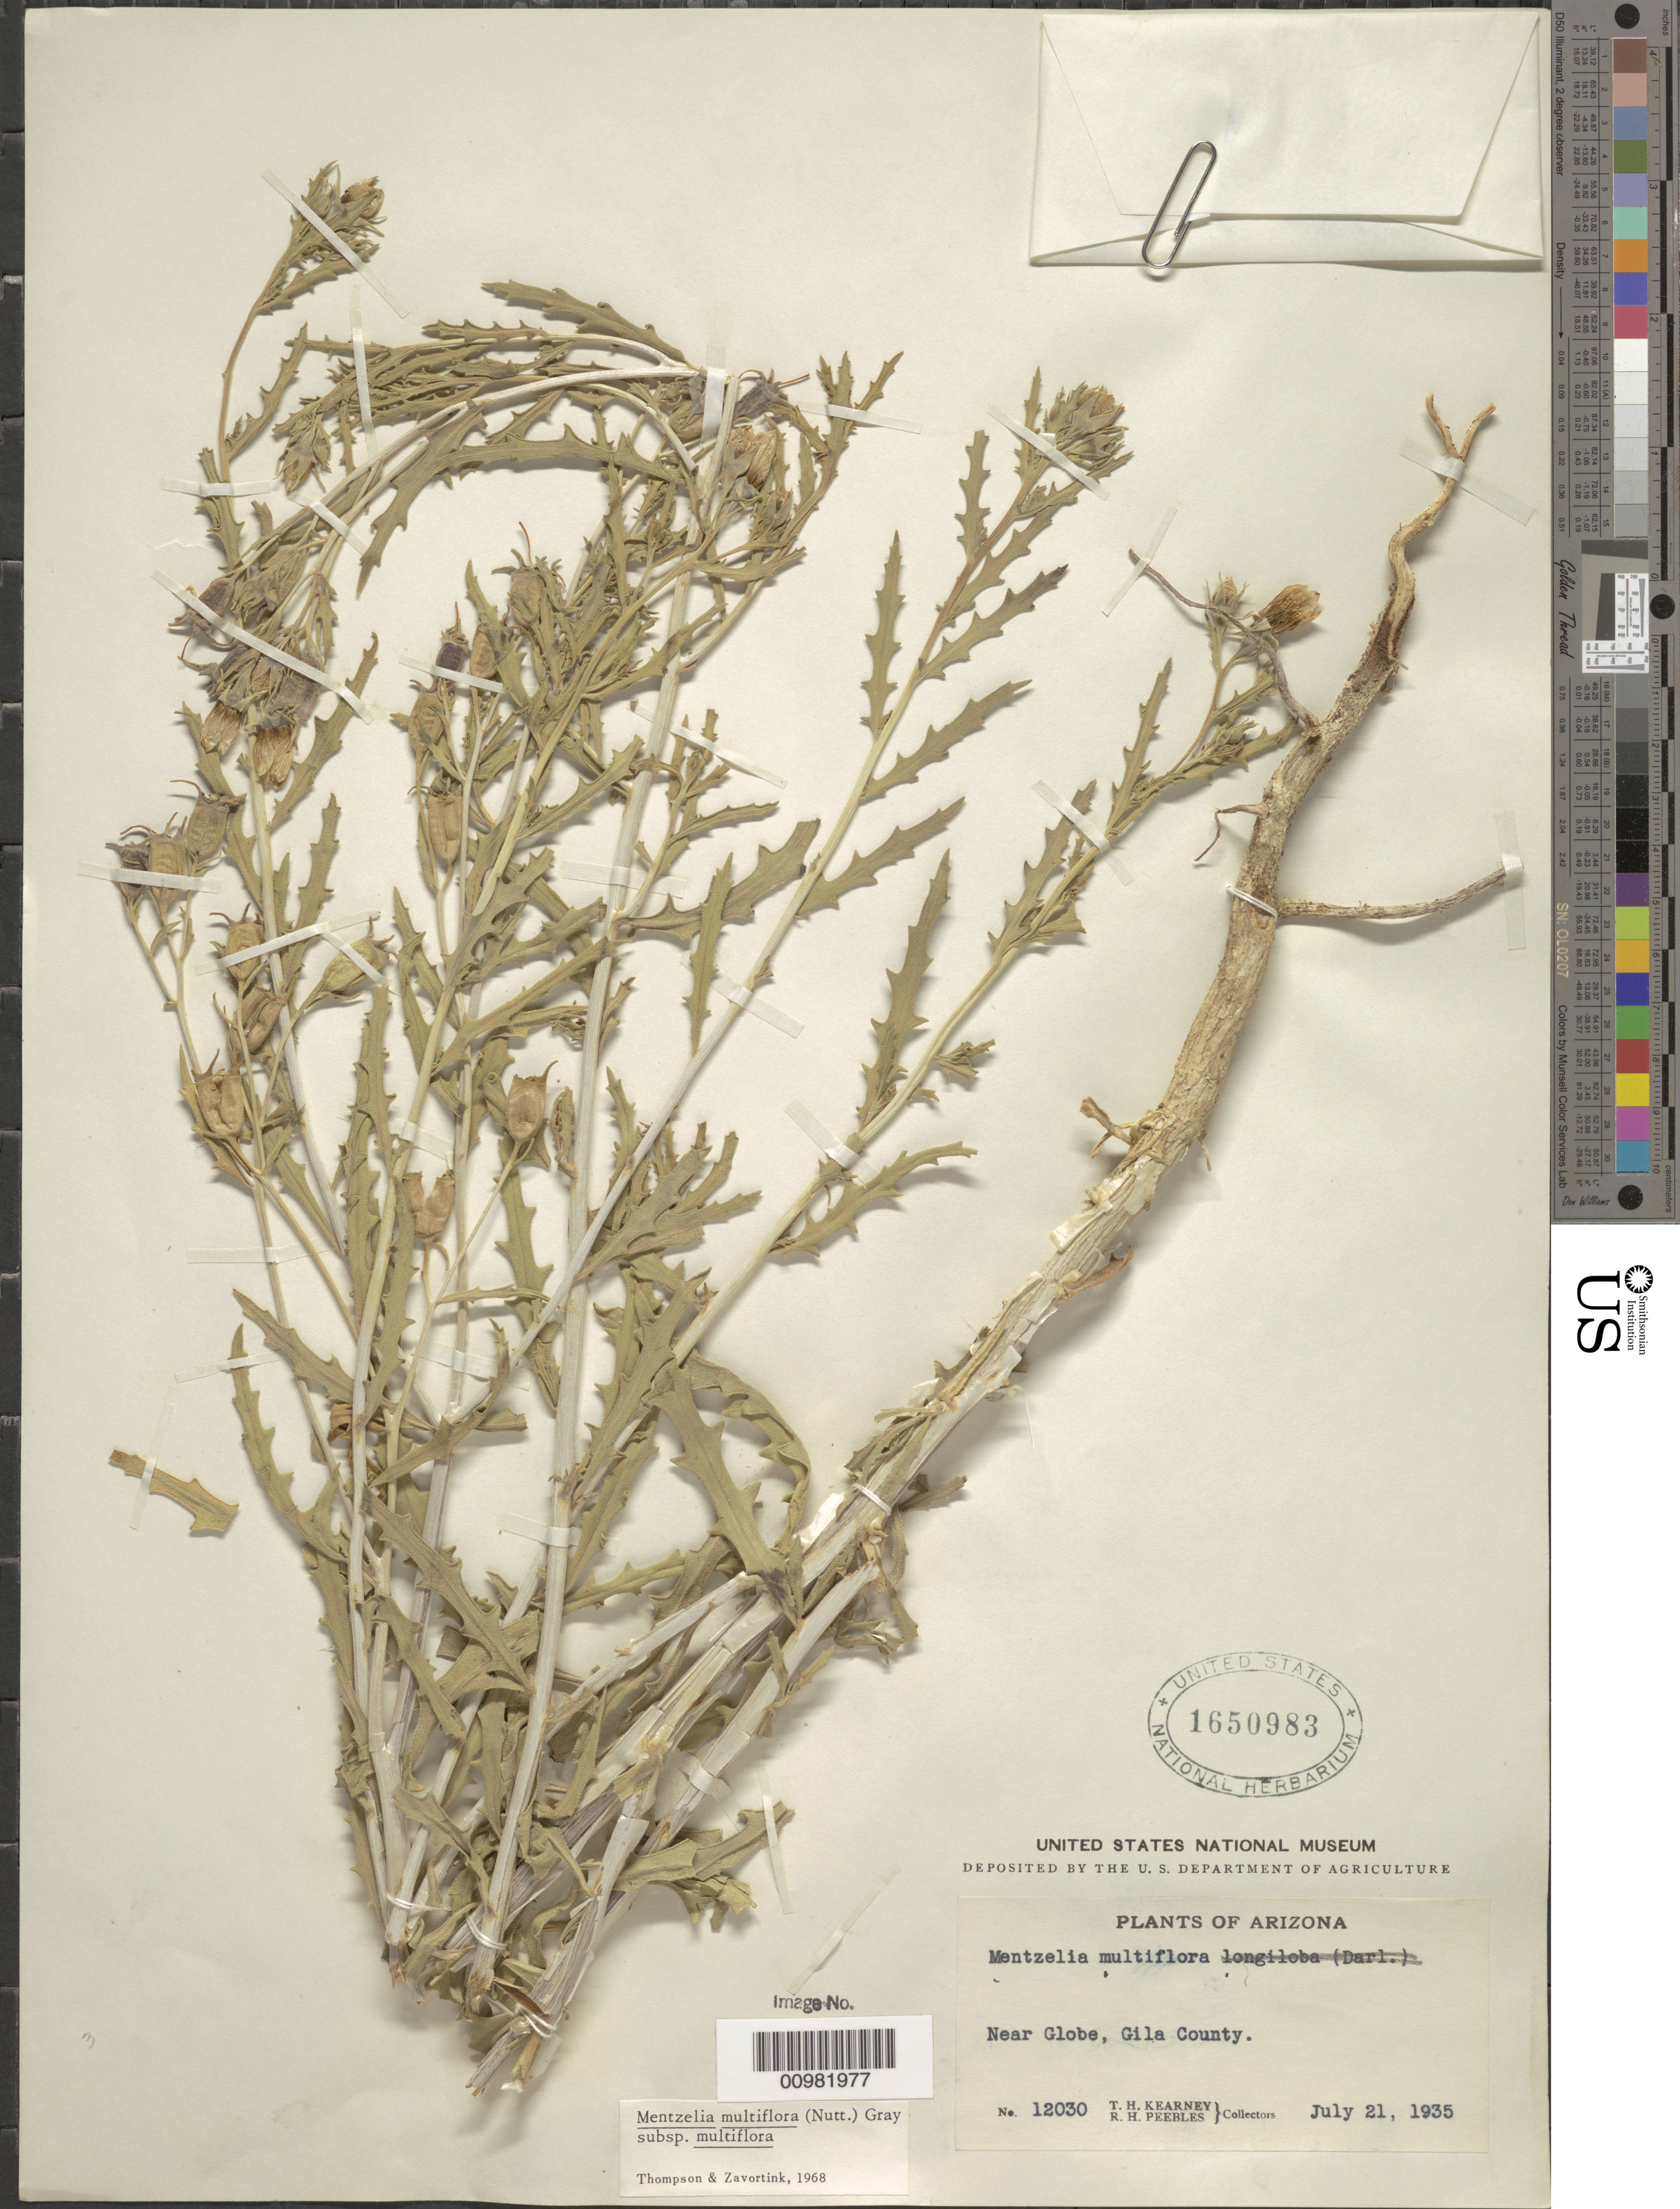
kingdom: Plantae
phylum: Tracheophyta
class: Magnoliopsida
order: Cornales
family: Loasaceae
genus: Mentzelia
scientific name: Mentzelia multiflora subsp. multiflora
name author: (Nutt.) A. Gray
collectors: T. H. Kearney & R. H. Peebles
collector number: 12030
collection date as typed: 21 Jul 1935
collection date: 1935-07-21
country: United States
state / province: Arizona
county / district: Gila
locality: Near Globe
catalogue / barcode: US 1650983